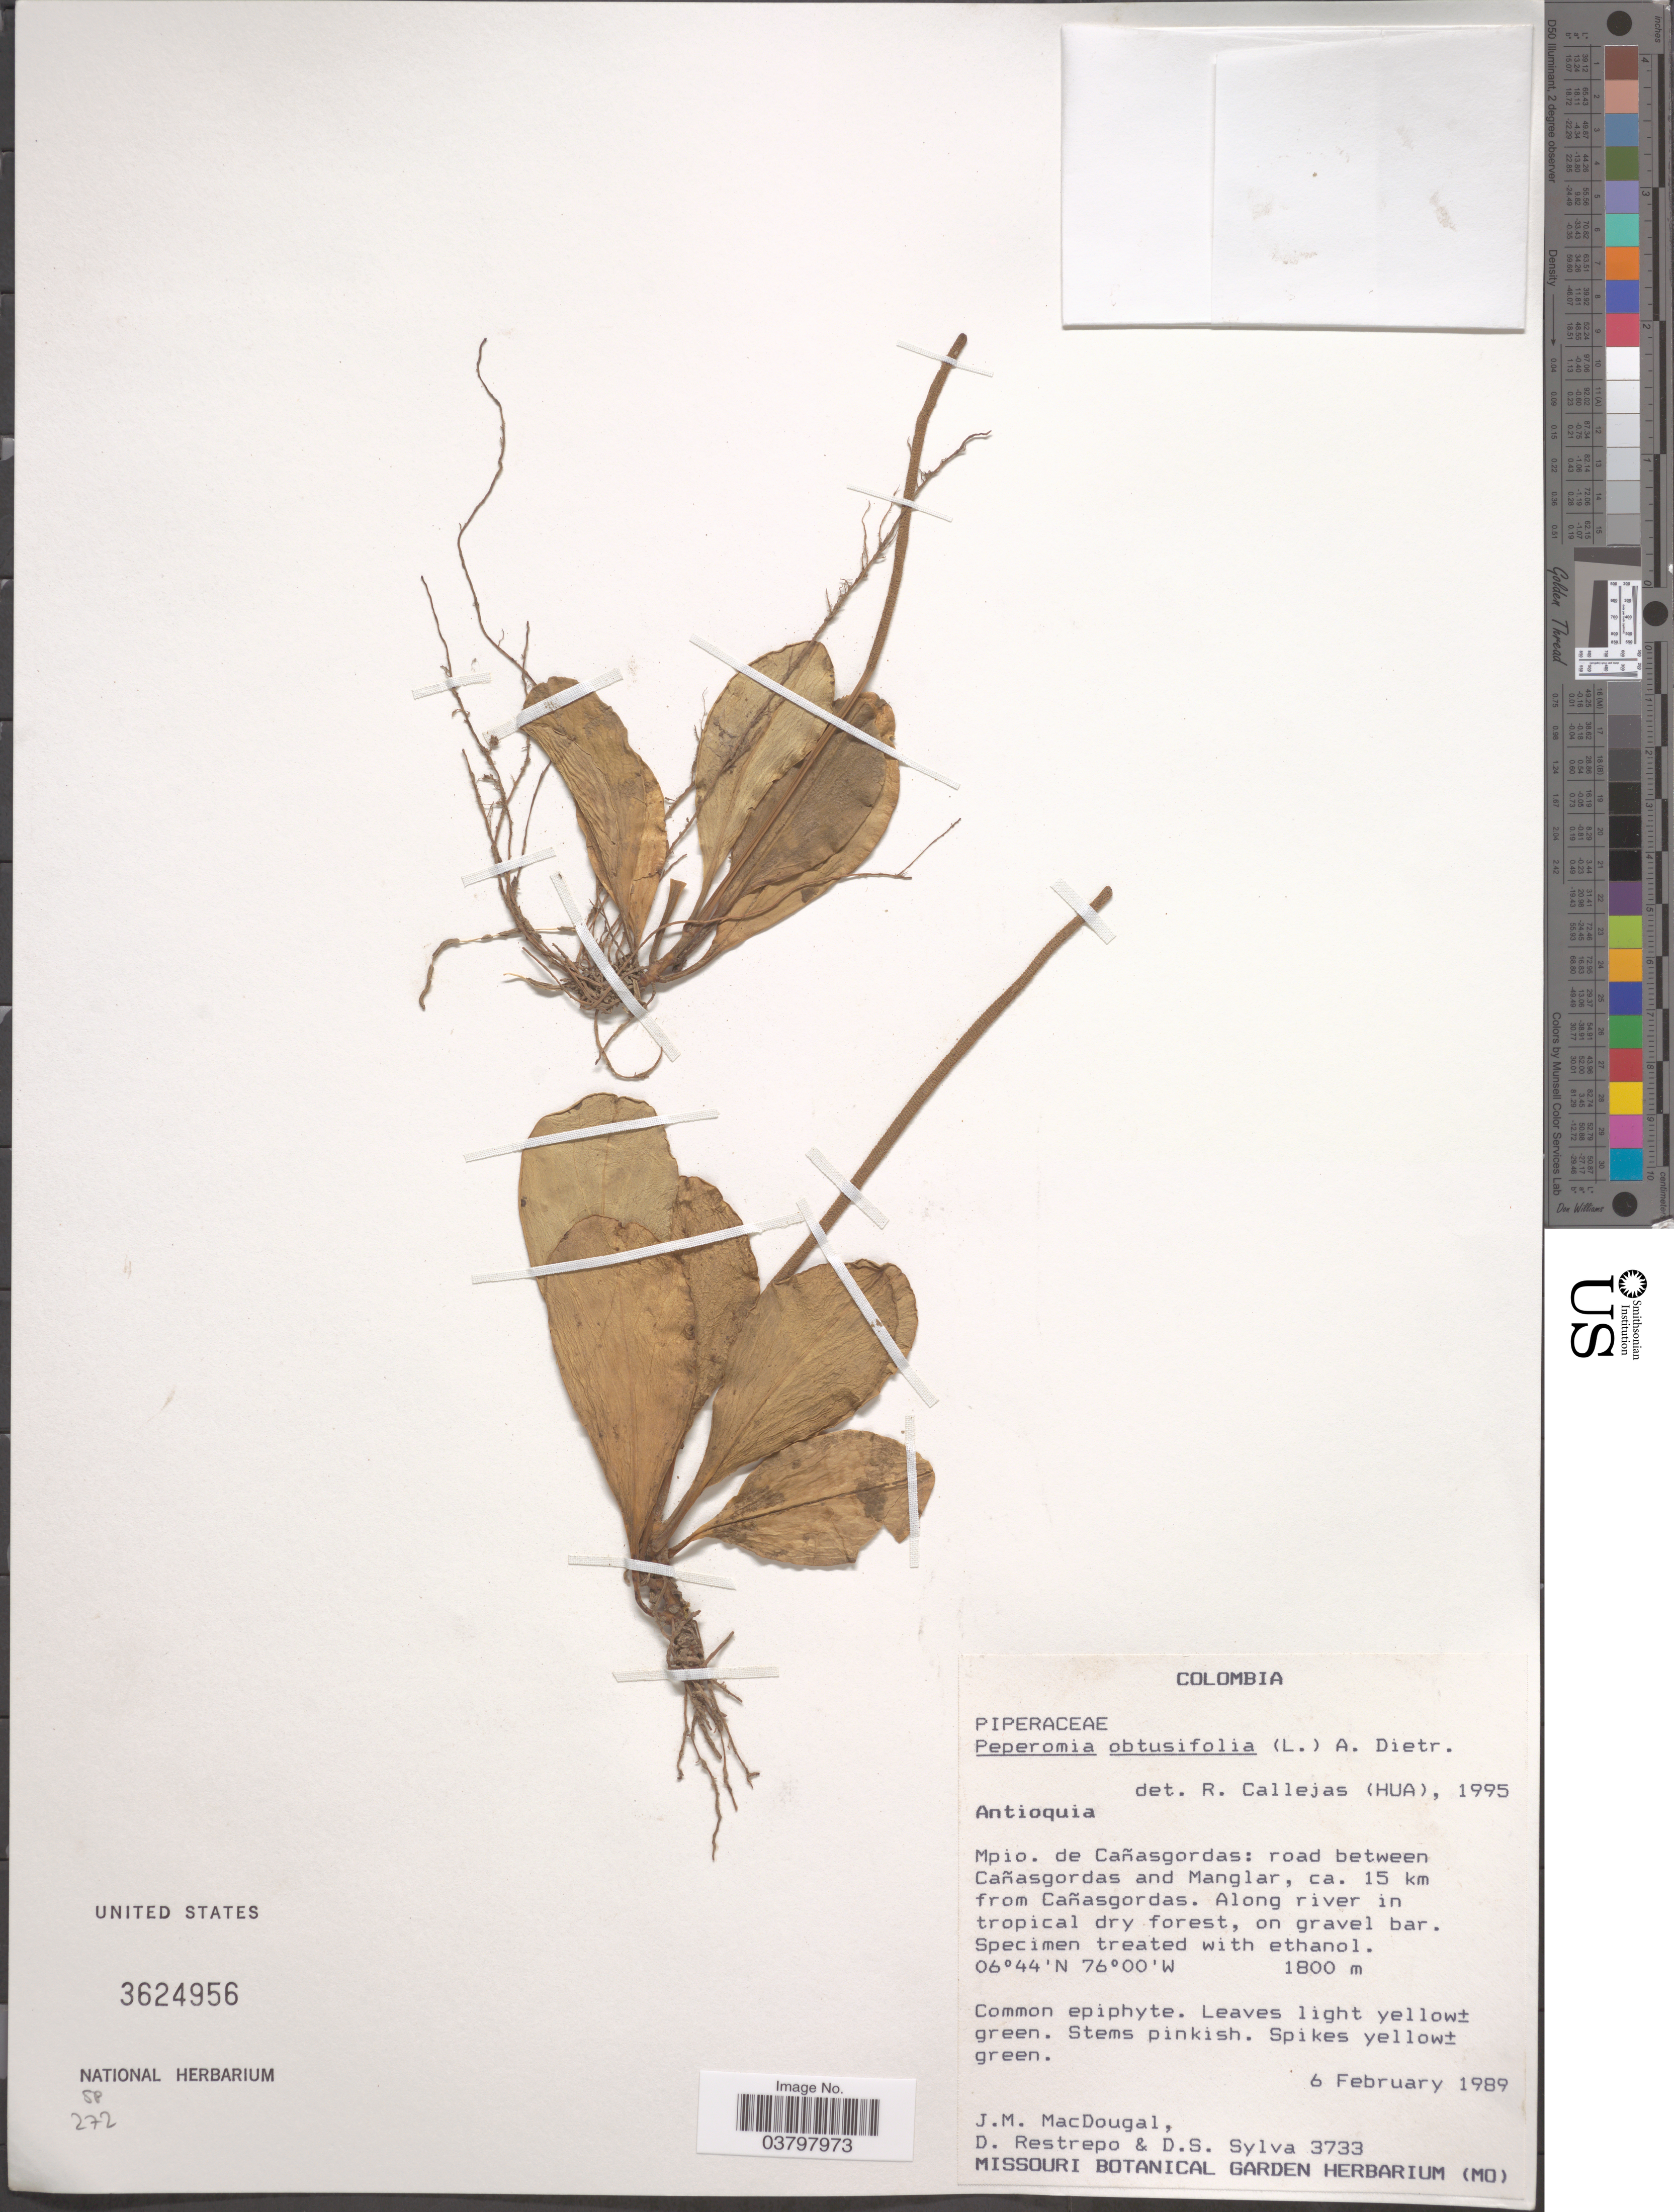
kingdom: Plantae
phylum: Tracheophyta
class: Magnoliopsida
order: Piperales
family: Piperaceae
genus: Peperomia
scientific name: Peperomia obtusifolia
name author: (L.) A. Dietr.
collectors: J. M. MacDougal, D. Restrepo & D. Sylva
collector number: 3733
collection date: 1989-02-06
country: Colombia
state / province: Antioquia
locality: Mpio. de Cañasgordas and Manglar, ca. 15 km from Cañasgordas.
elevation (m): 1800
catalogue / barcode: US 3624956